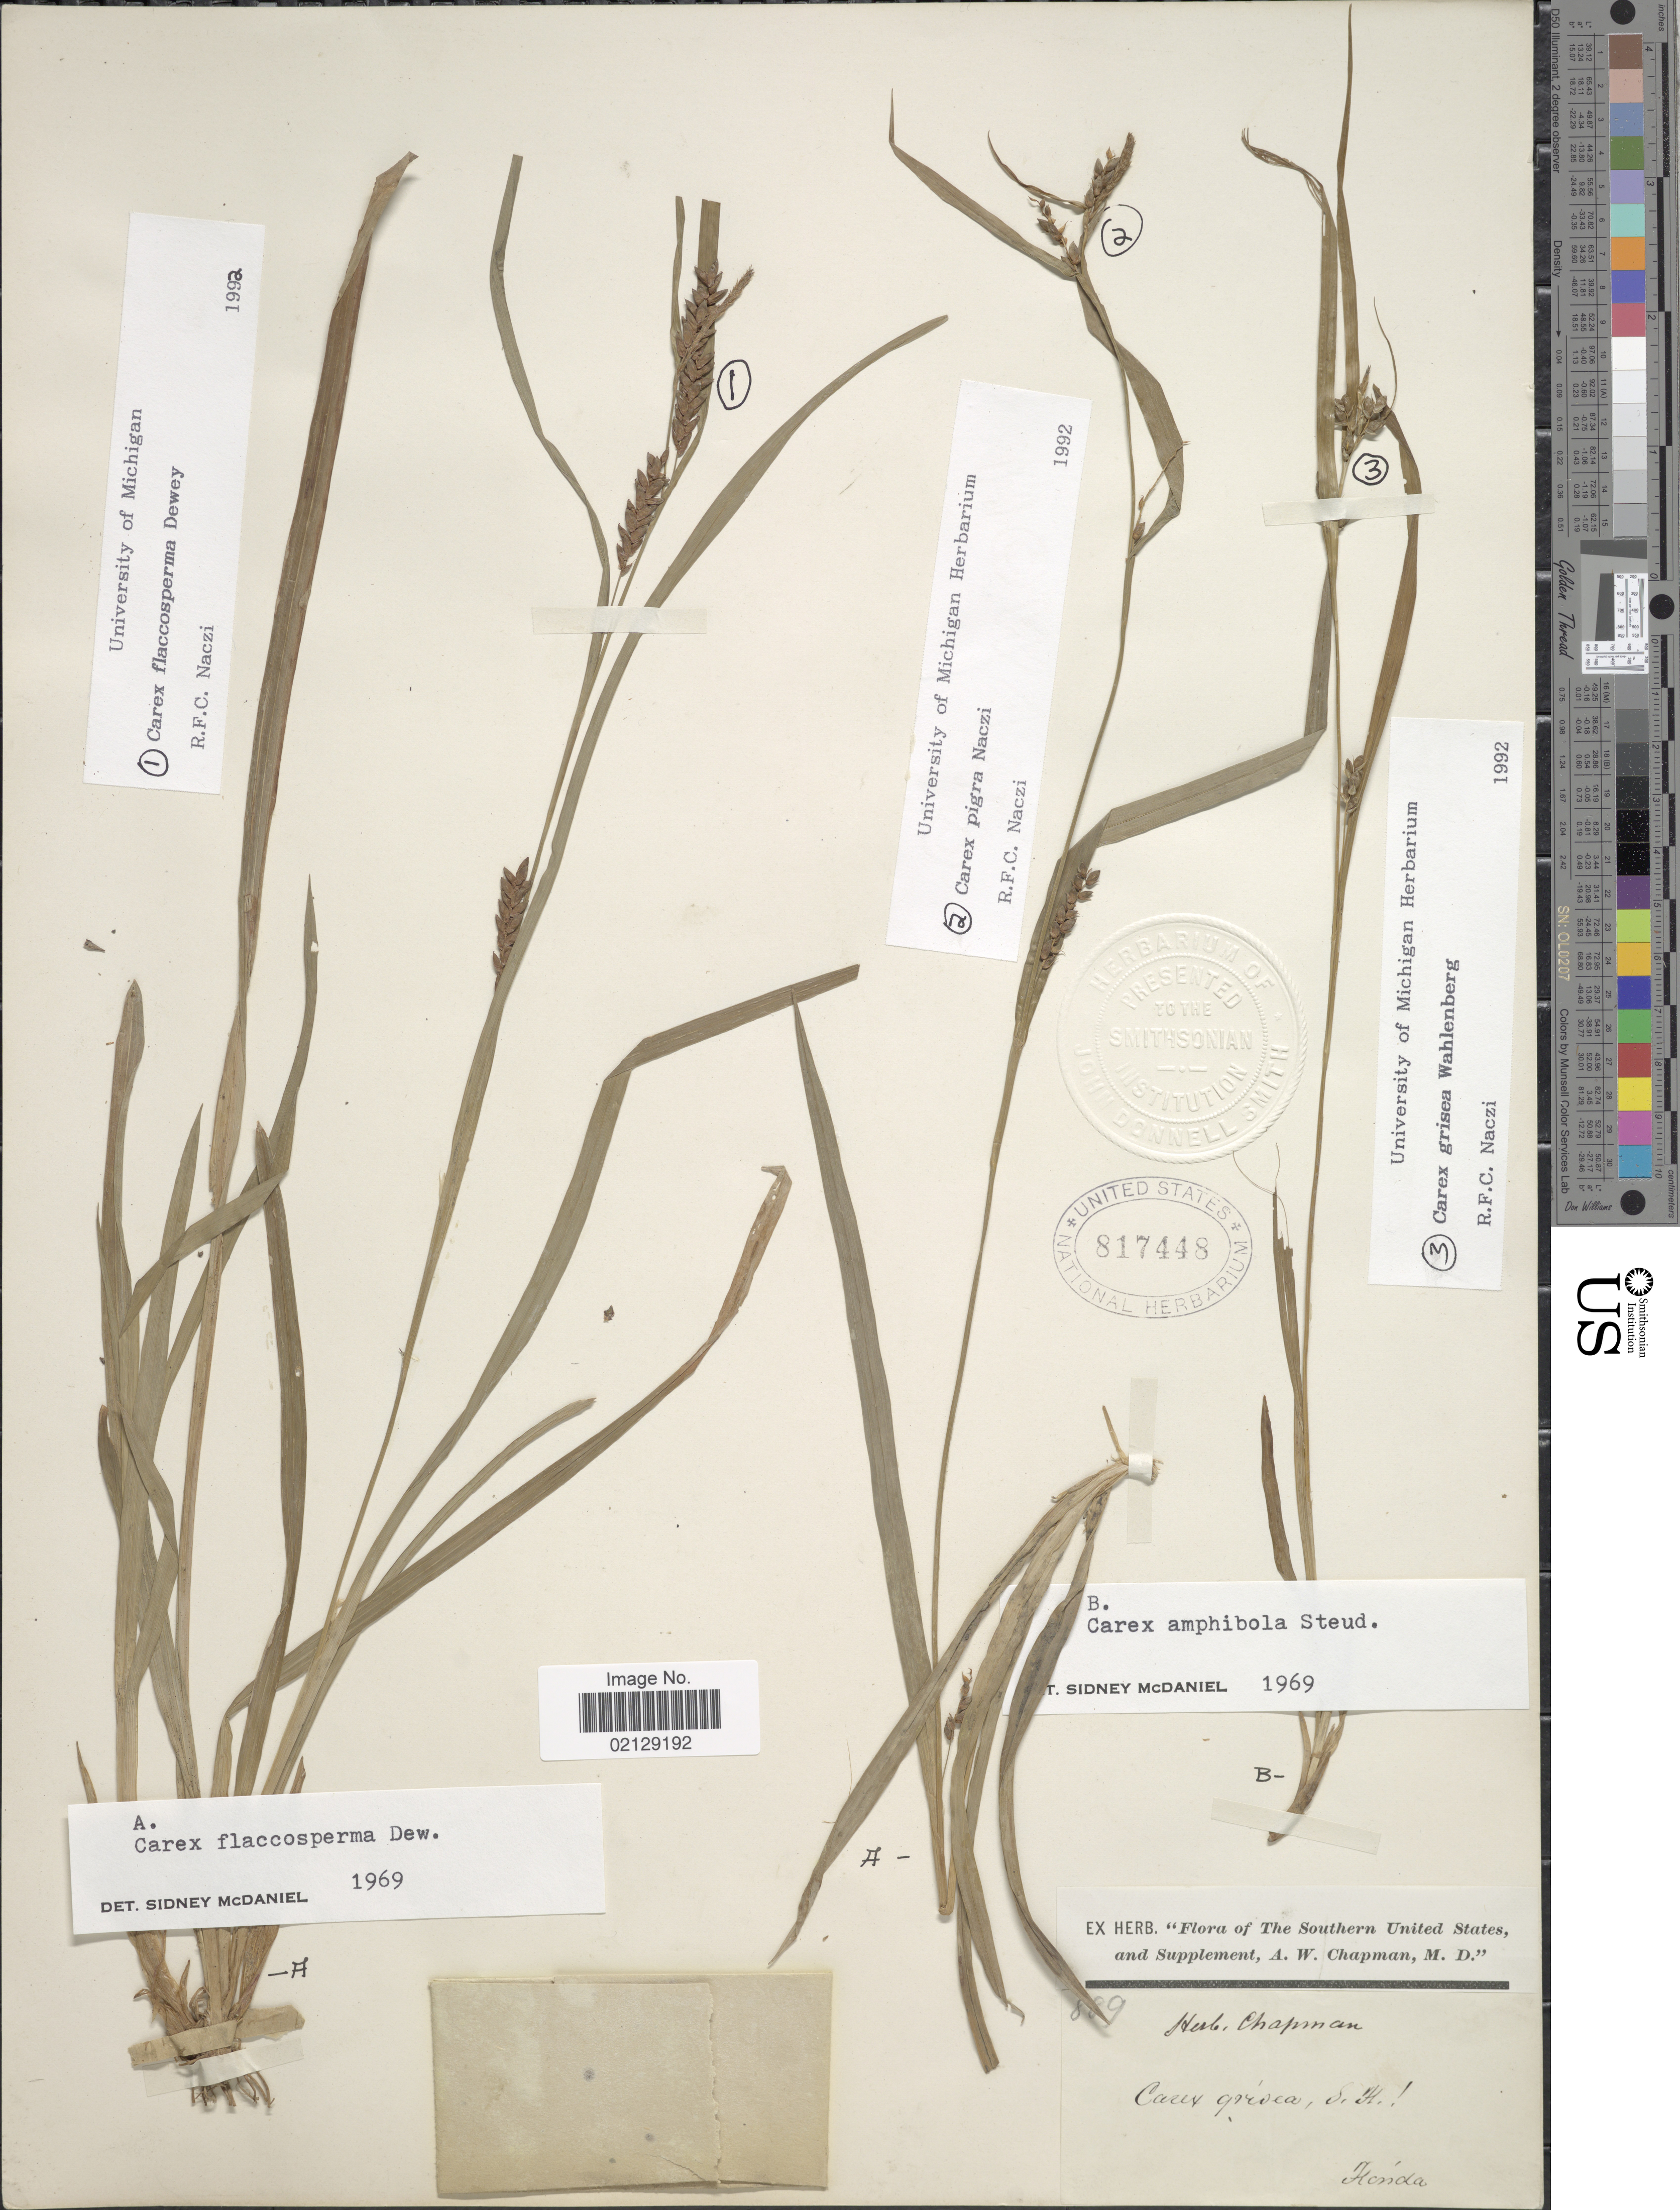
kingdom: Plantae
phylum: Tracheophyta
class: Liliopsida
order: Poales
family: Cyperaceae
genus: Carex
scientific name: Carex pigra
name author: Naczi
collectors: ex herb. Chapman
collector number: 889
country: United States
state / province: Florida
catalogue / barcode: US 817448